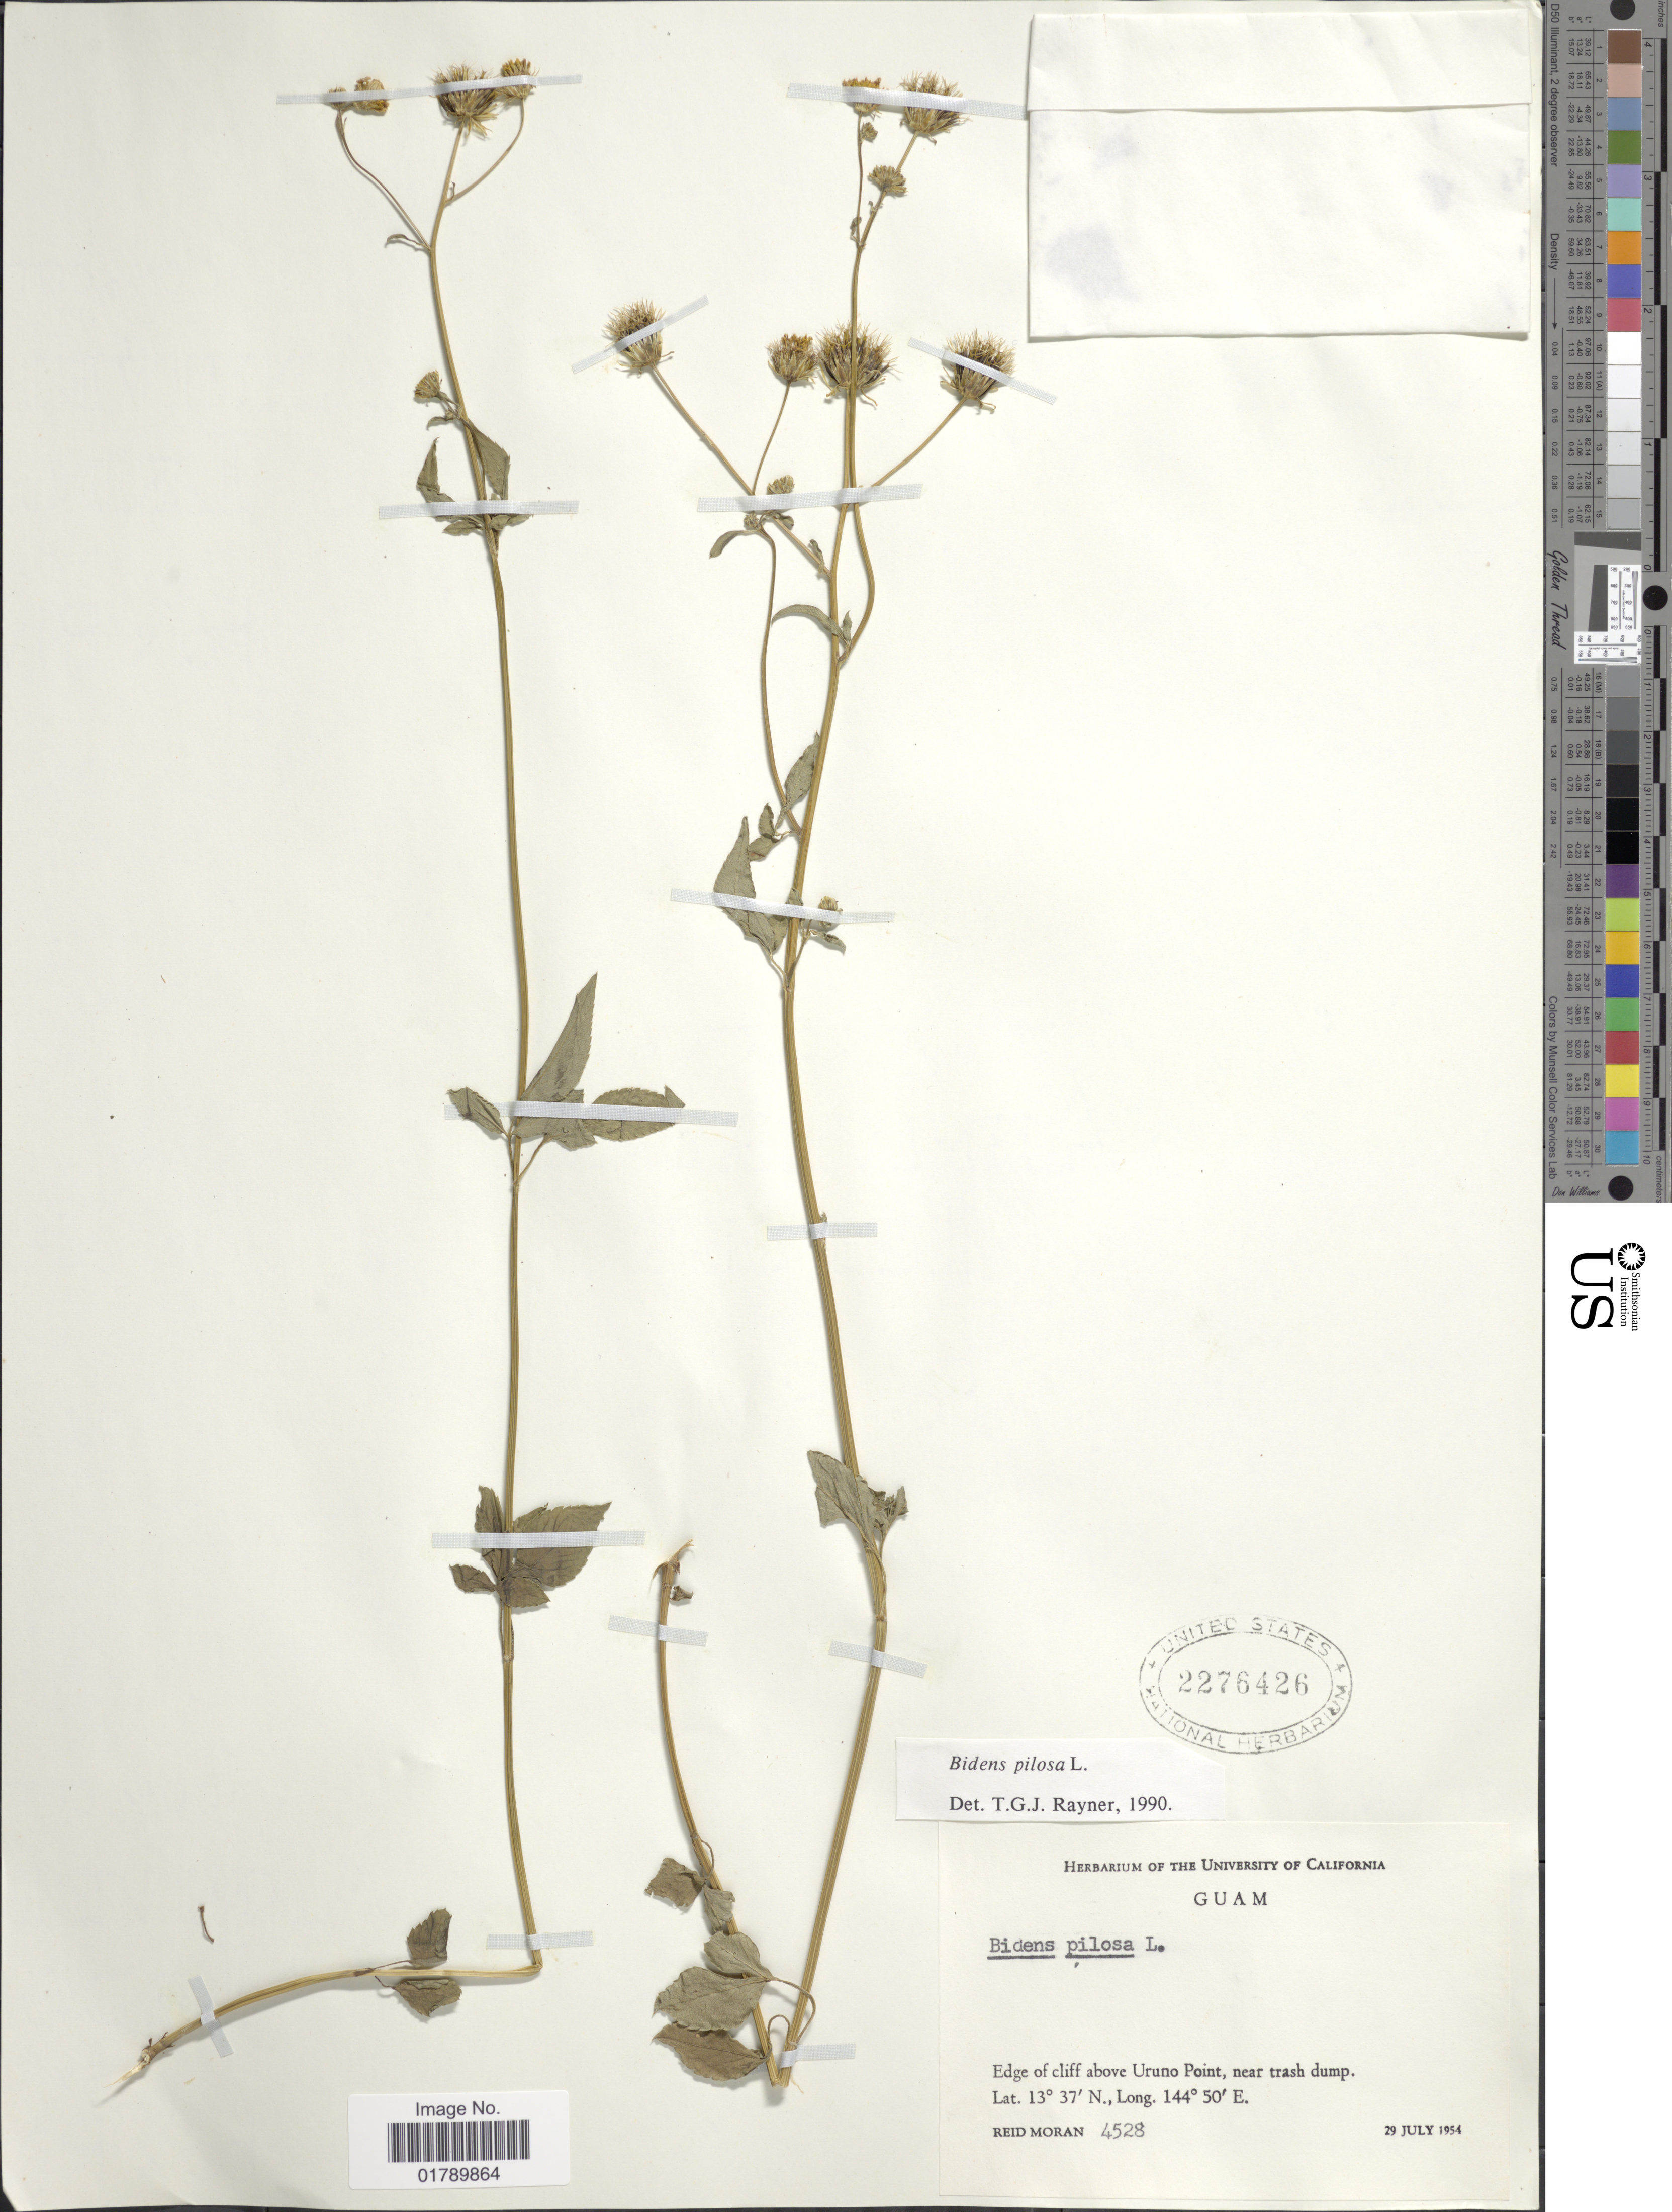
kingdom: Plantae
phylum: Tracheophyta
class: Magnoliopsida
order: Asterales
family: Asteraceae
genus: Bidens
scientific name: Bidens pilosa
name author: L.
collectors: R. V. Moran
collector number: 4528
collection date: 1954-07-27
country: Guam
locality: Edge of cliff above Uruno Point, near trash dump.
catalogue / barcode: US 2276426